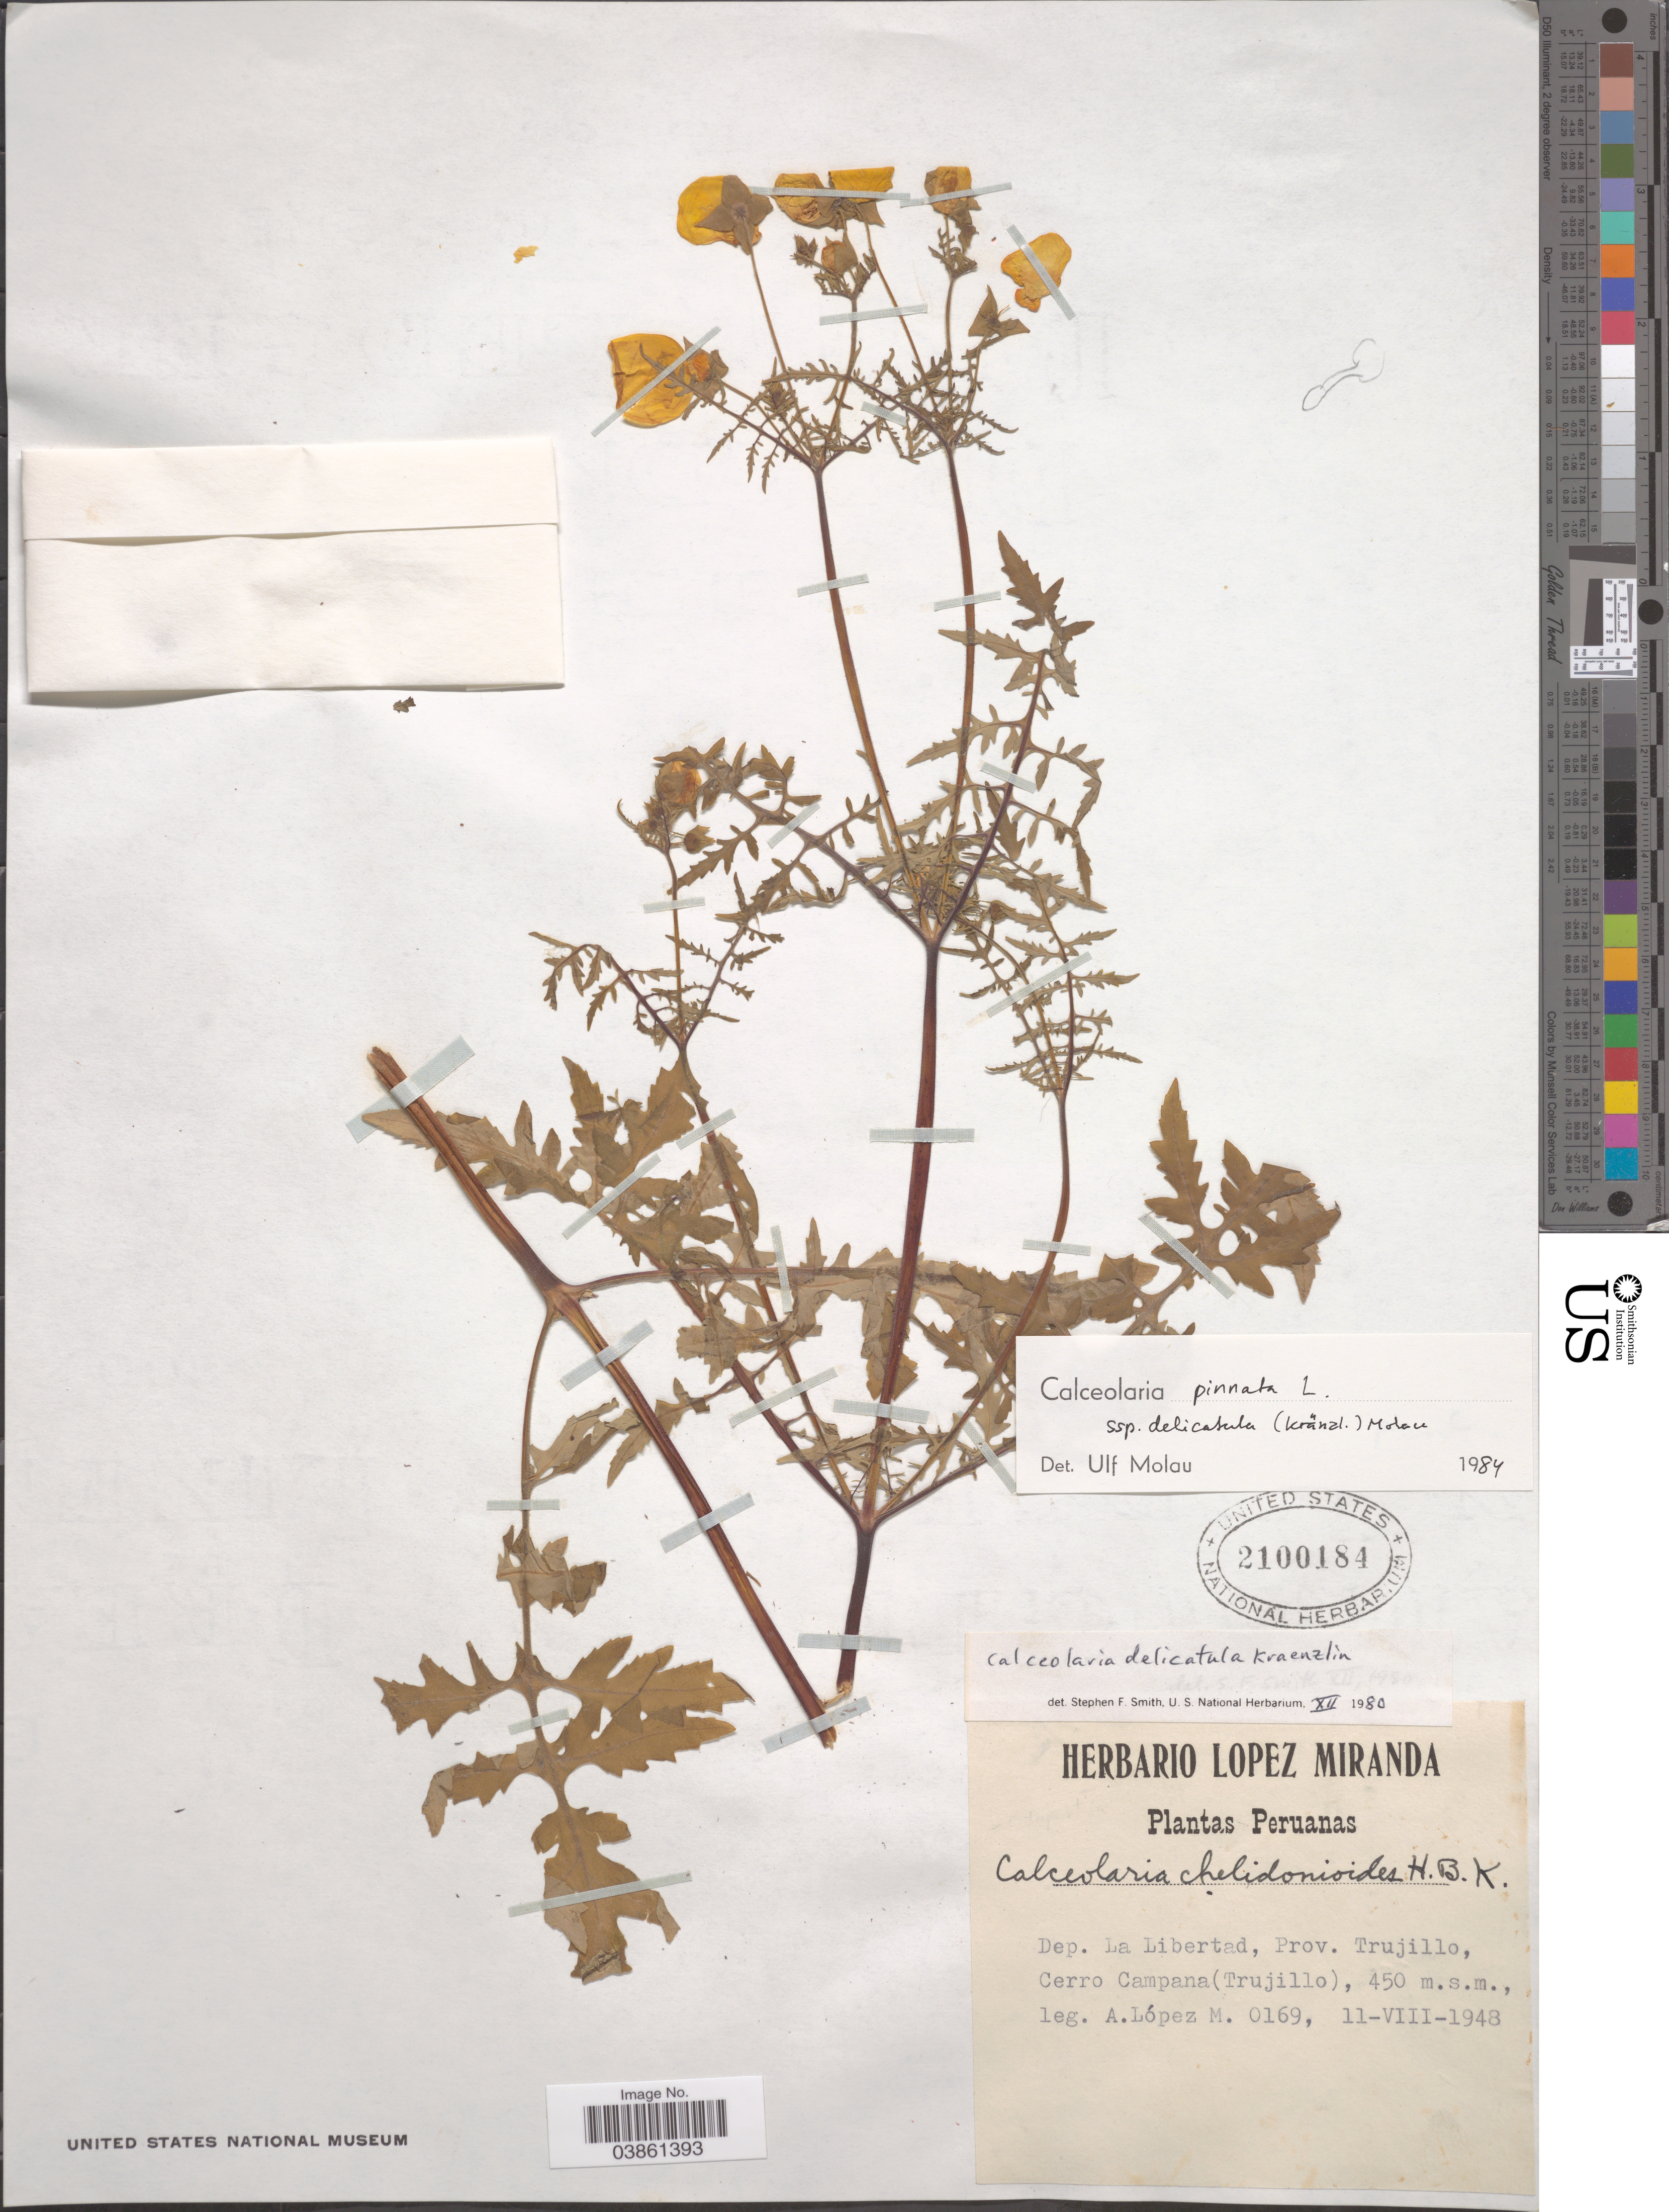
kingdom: Plantae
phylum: Tracheophyta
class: Magnoliopsida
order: Lamiales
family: Calceolariaceae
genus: Calceolaria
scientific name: Calceolaria pinnata subsp. delicatula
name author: (Kraenzl.) Molau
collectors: A. López M.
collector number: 0169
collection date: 1948-08-11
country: Peru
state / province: La Libertad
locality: Dep. La Libertad, Prov. Trujillo, Cerro Campana (Trujillo).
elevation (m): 450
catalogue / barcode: US 2100184